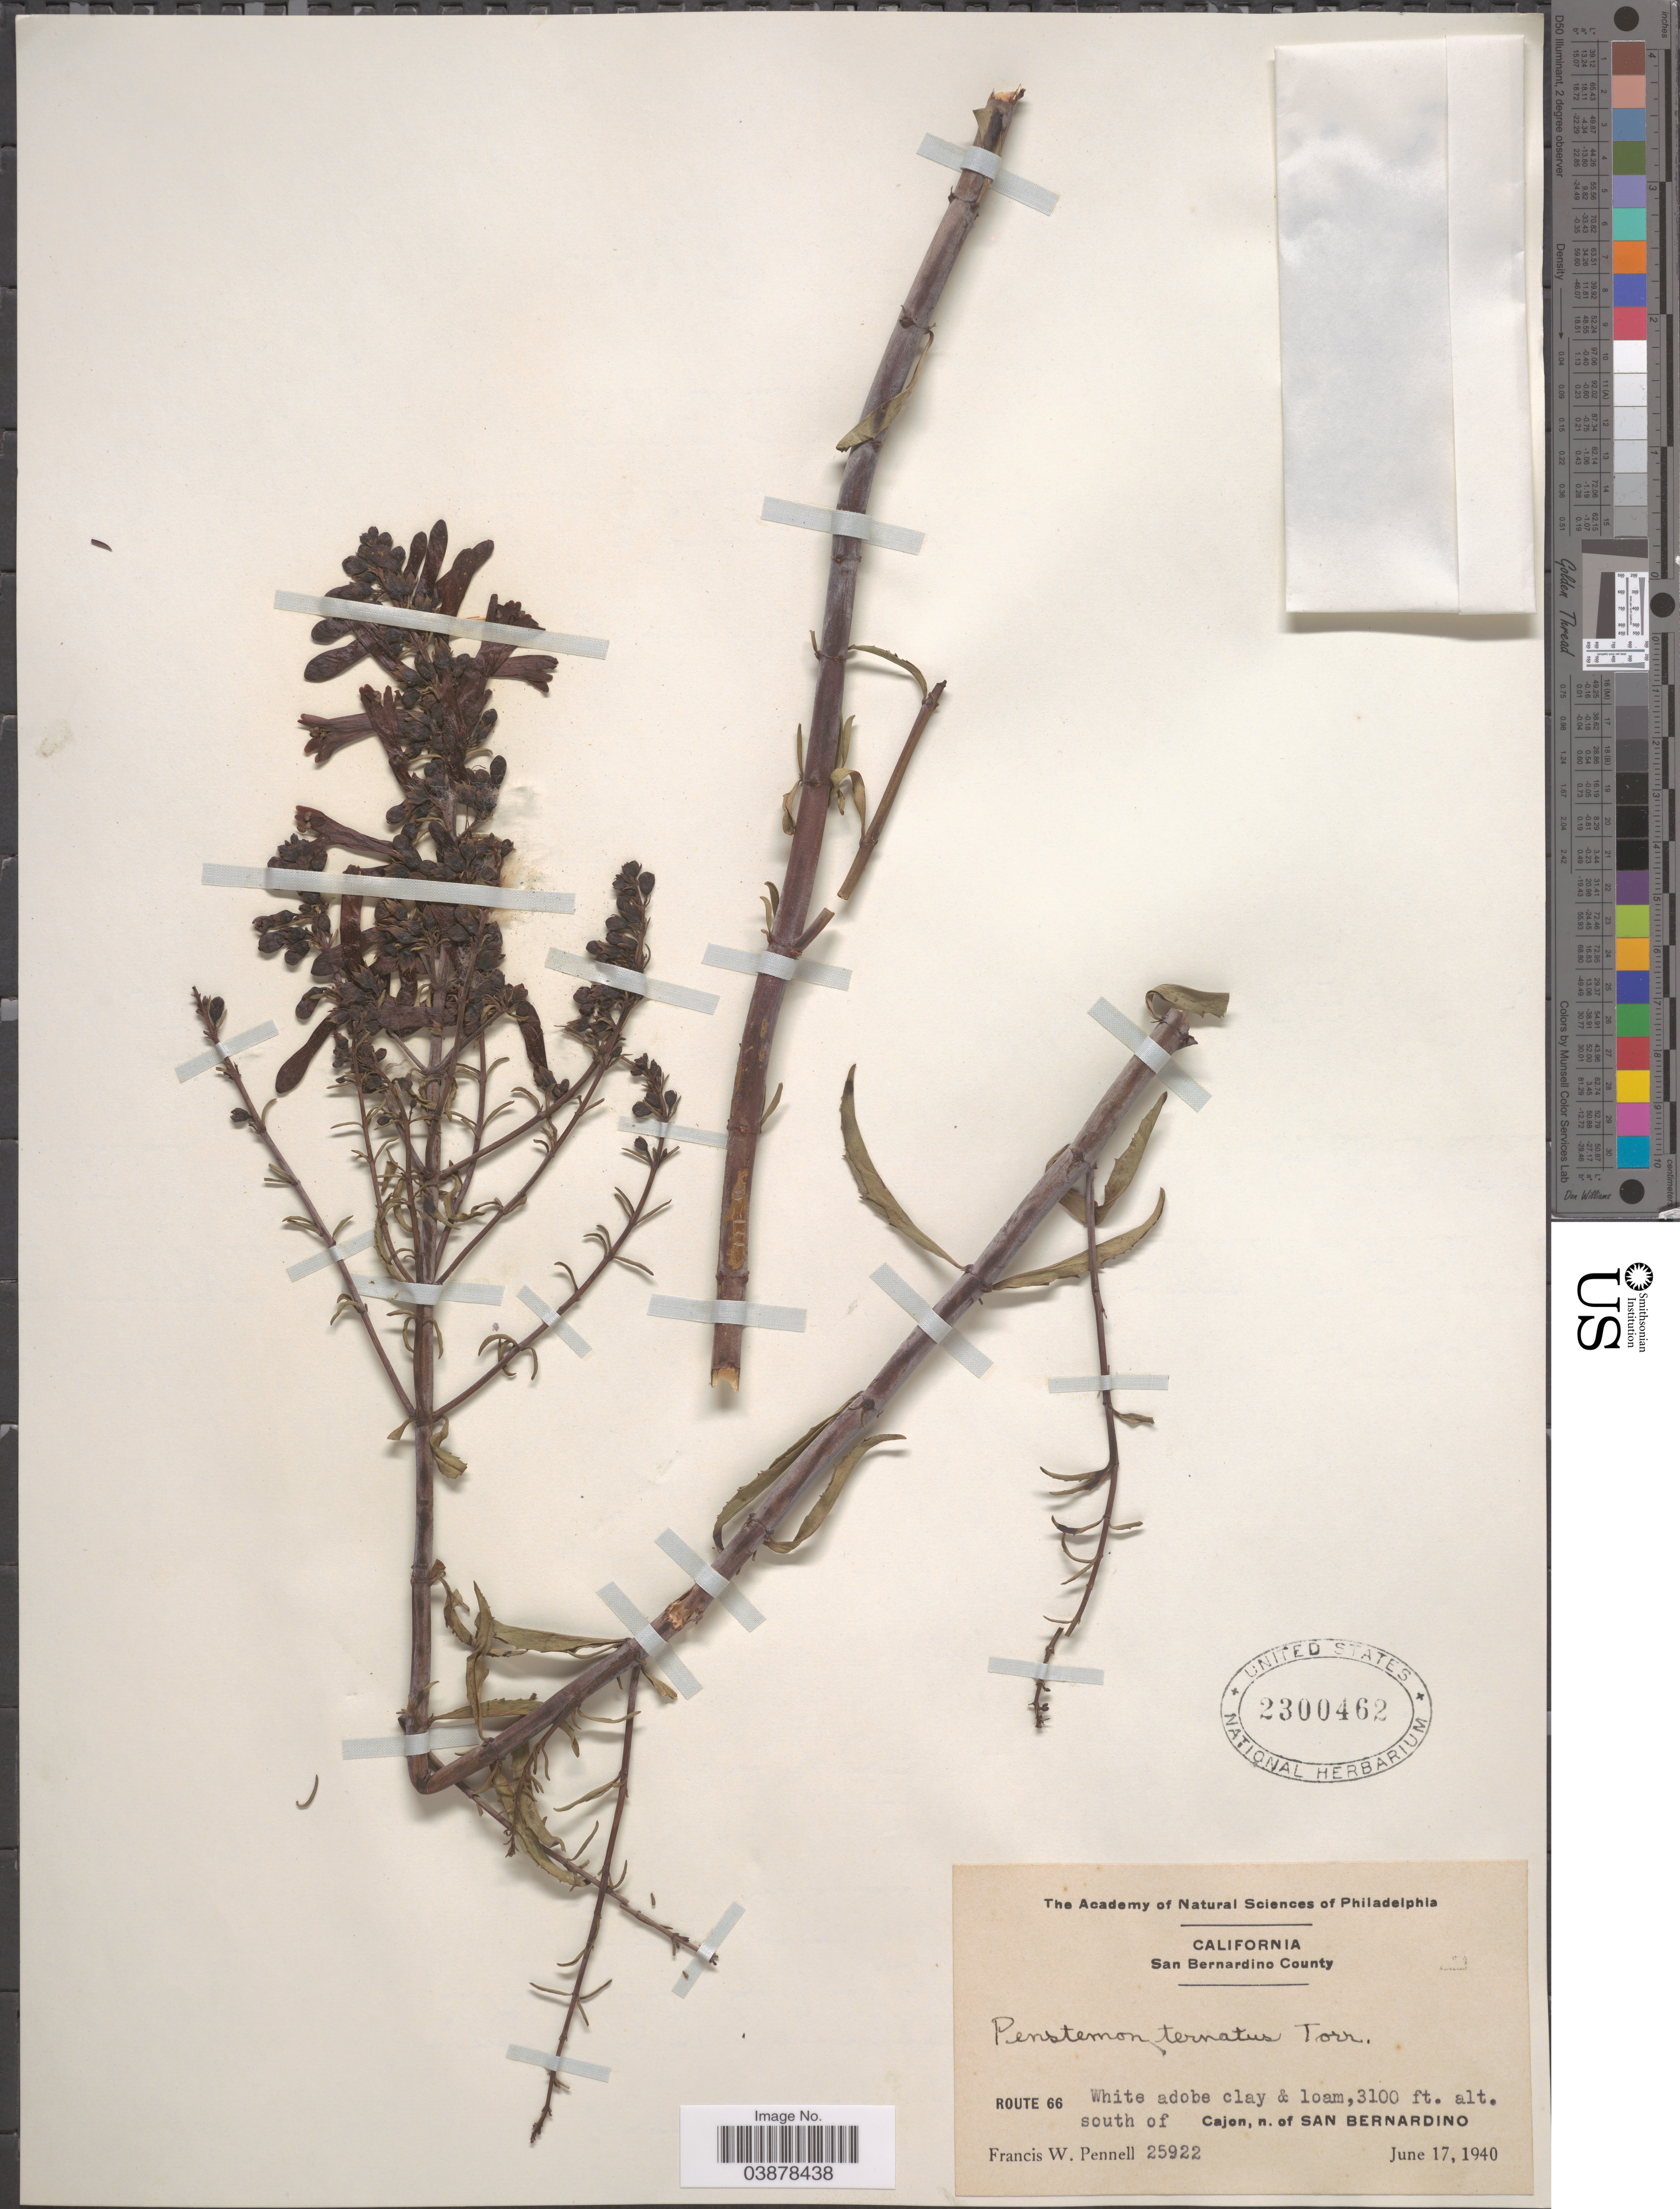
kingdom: Plantae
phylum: Tracheophyta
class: Magnoliopsida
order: Lamiales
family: Plantaginaceae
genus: Penstemon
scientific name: Penstemon ternatus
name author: Torr. ex A. Gray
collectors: F. W. Pennell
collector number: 25922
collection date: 1940-06-17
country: United States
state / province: California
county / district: San Bernardino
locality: San Bernardino County. Route 66. South of Cajon, n. of San Bernardino.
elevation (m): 945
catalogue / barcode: US 2300462